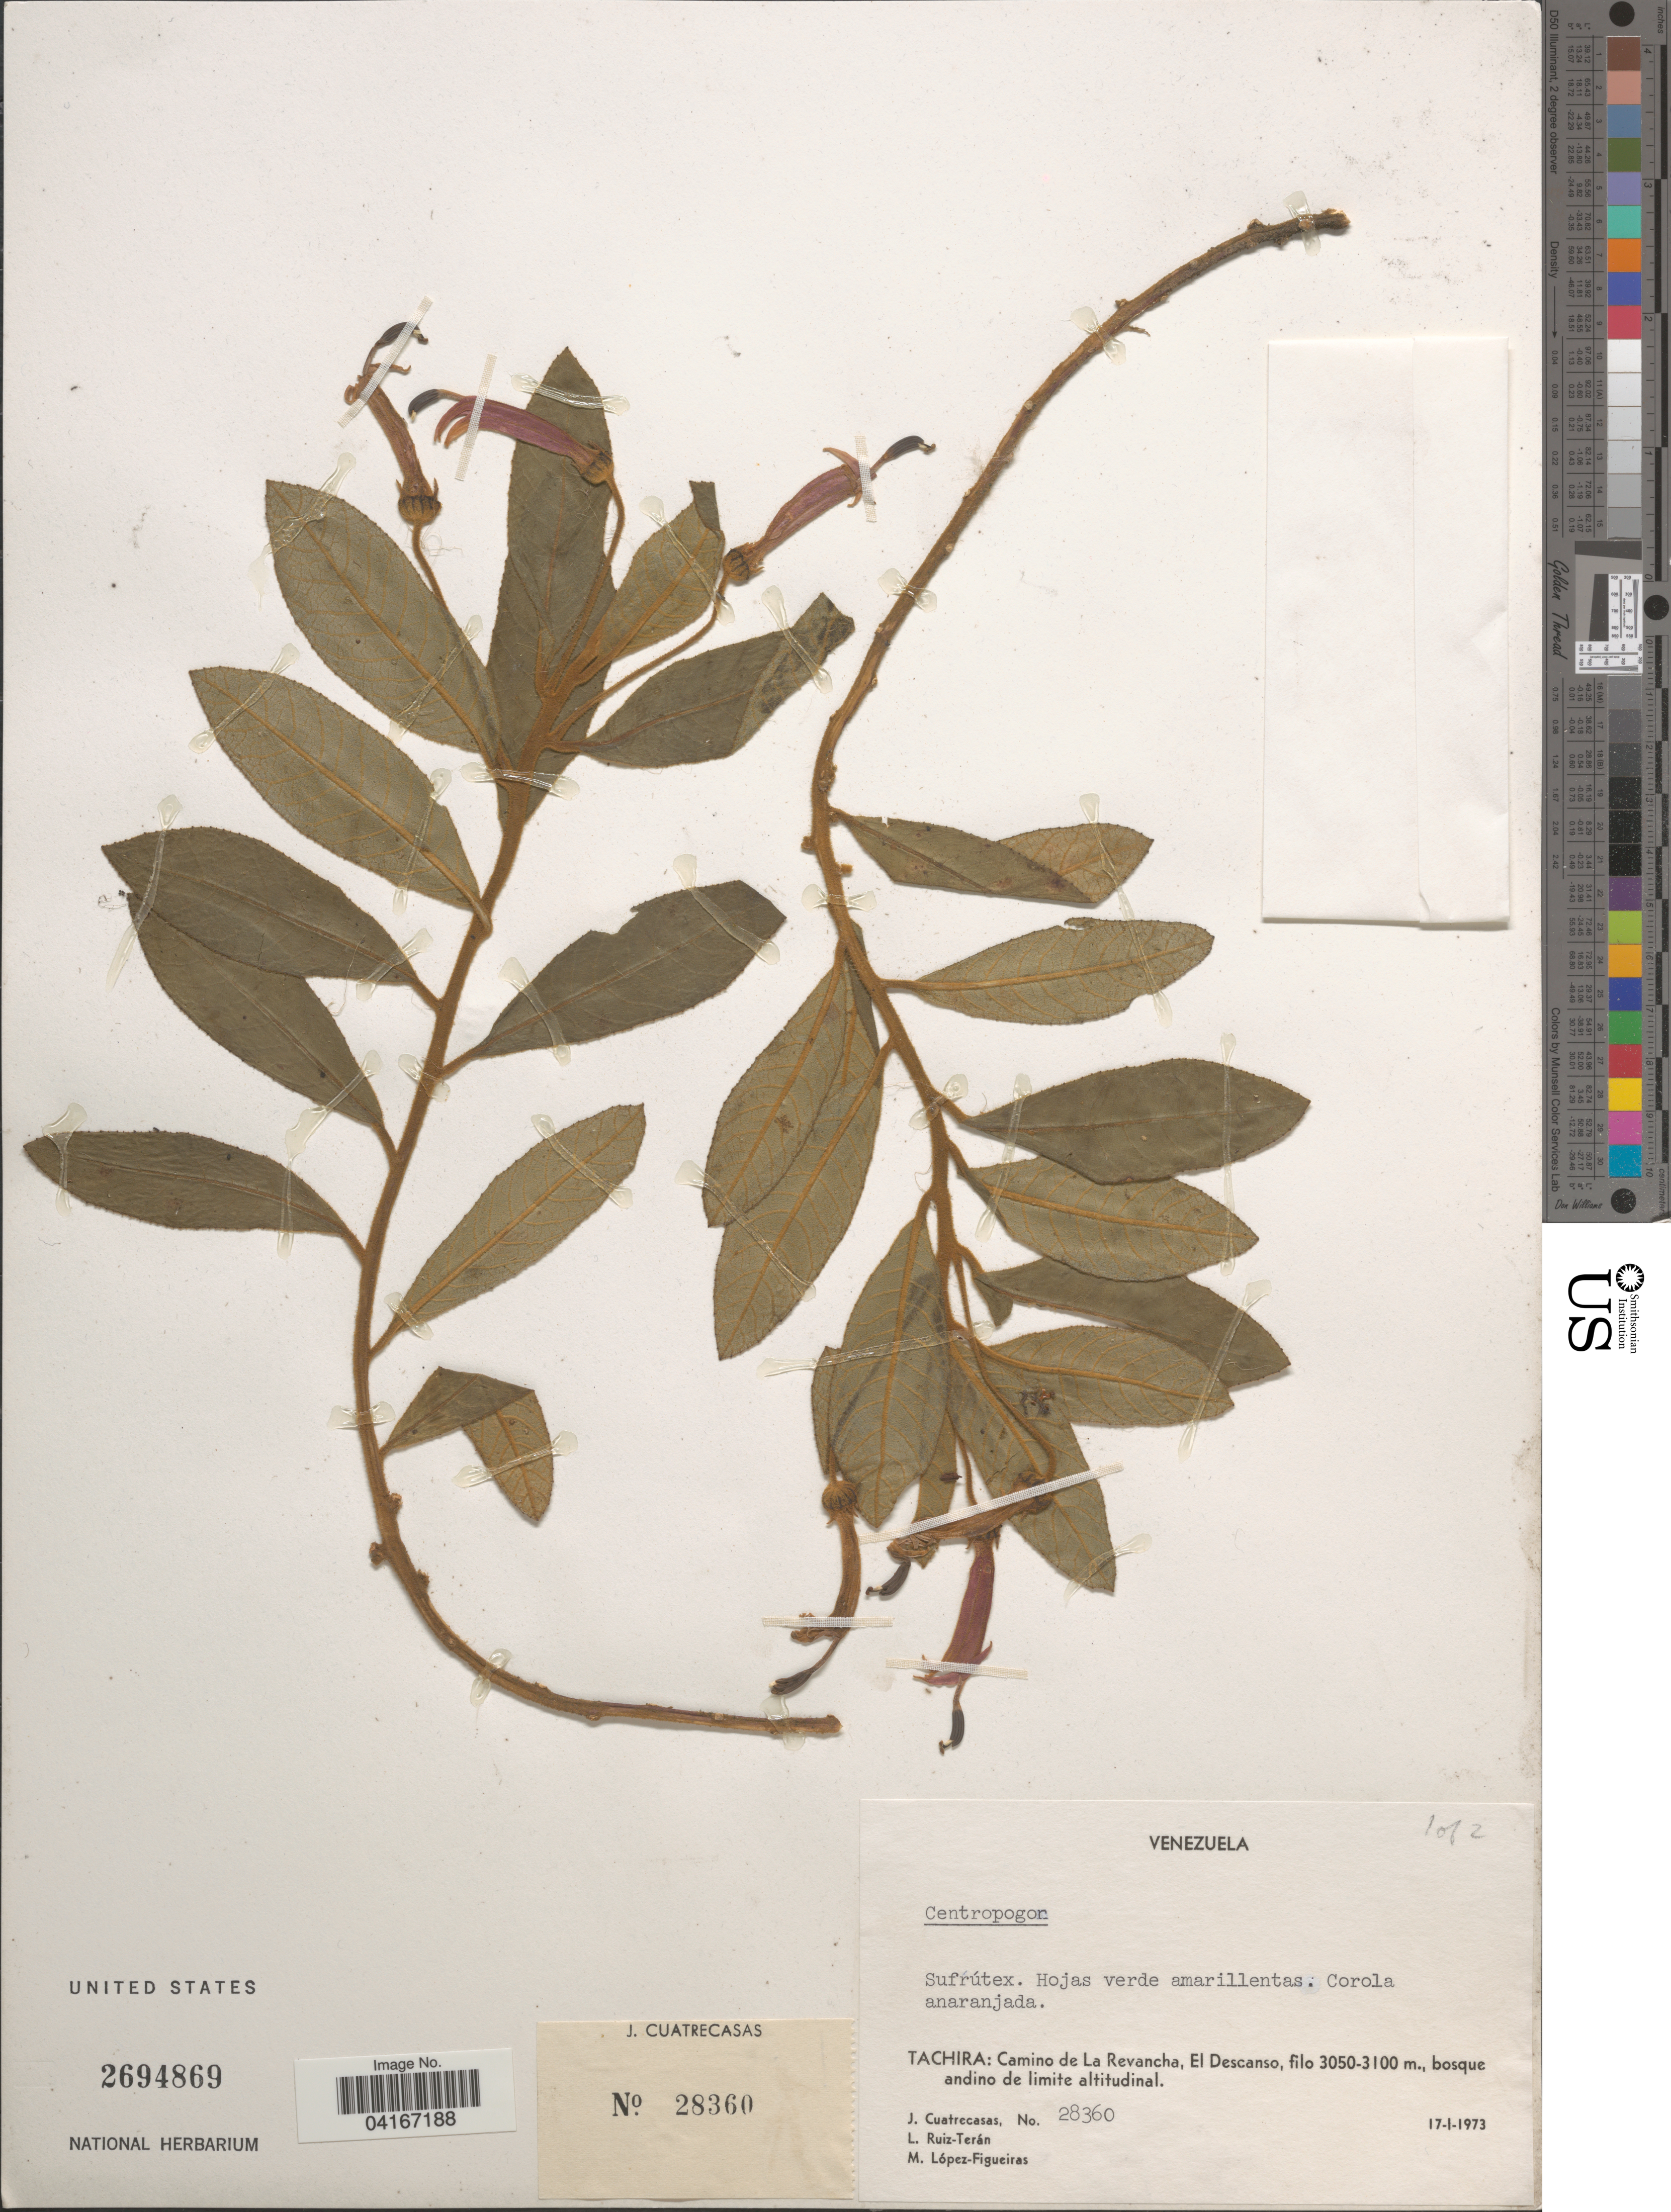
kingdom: Plantae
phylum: Tracheophyta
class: Magnoliopsida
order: Asterales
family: Campanulaceae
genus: Centropogon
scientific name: Centropogon sp.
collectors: J. Cuatrecasas, L. E. Ruíz-Terán & M. Lopéz-F.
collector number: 28360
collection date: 1973-01-17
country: Venezuela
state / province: Tachira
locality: Camino de La Revancha, El Descanso.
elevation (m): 3050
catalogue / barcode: US 2694869